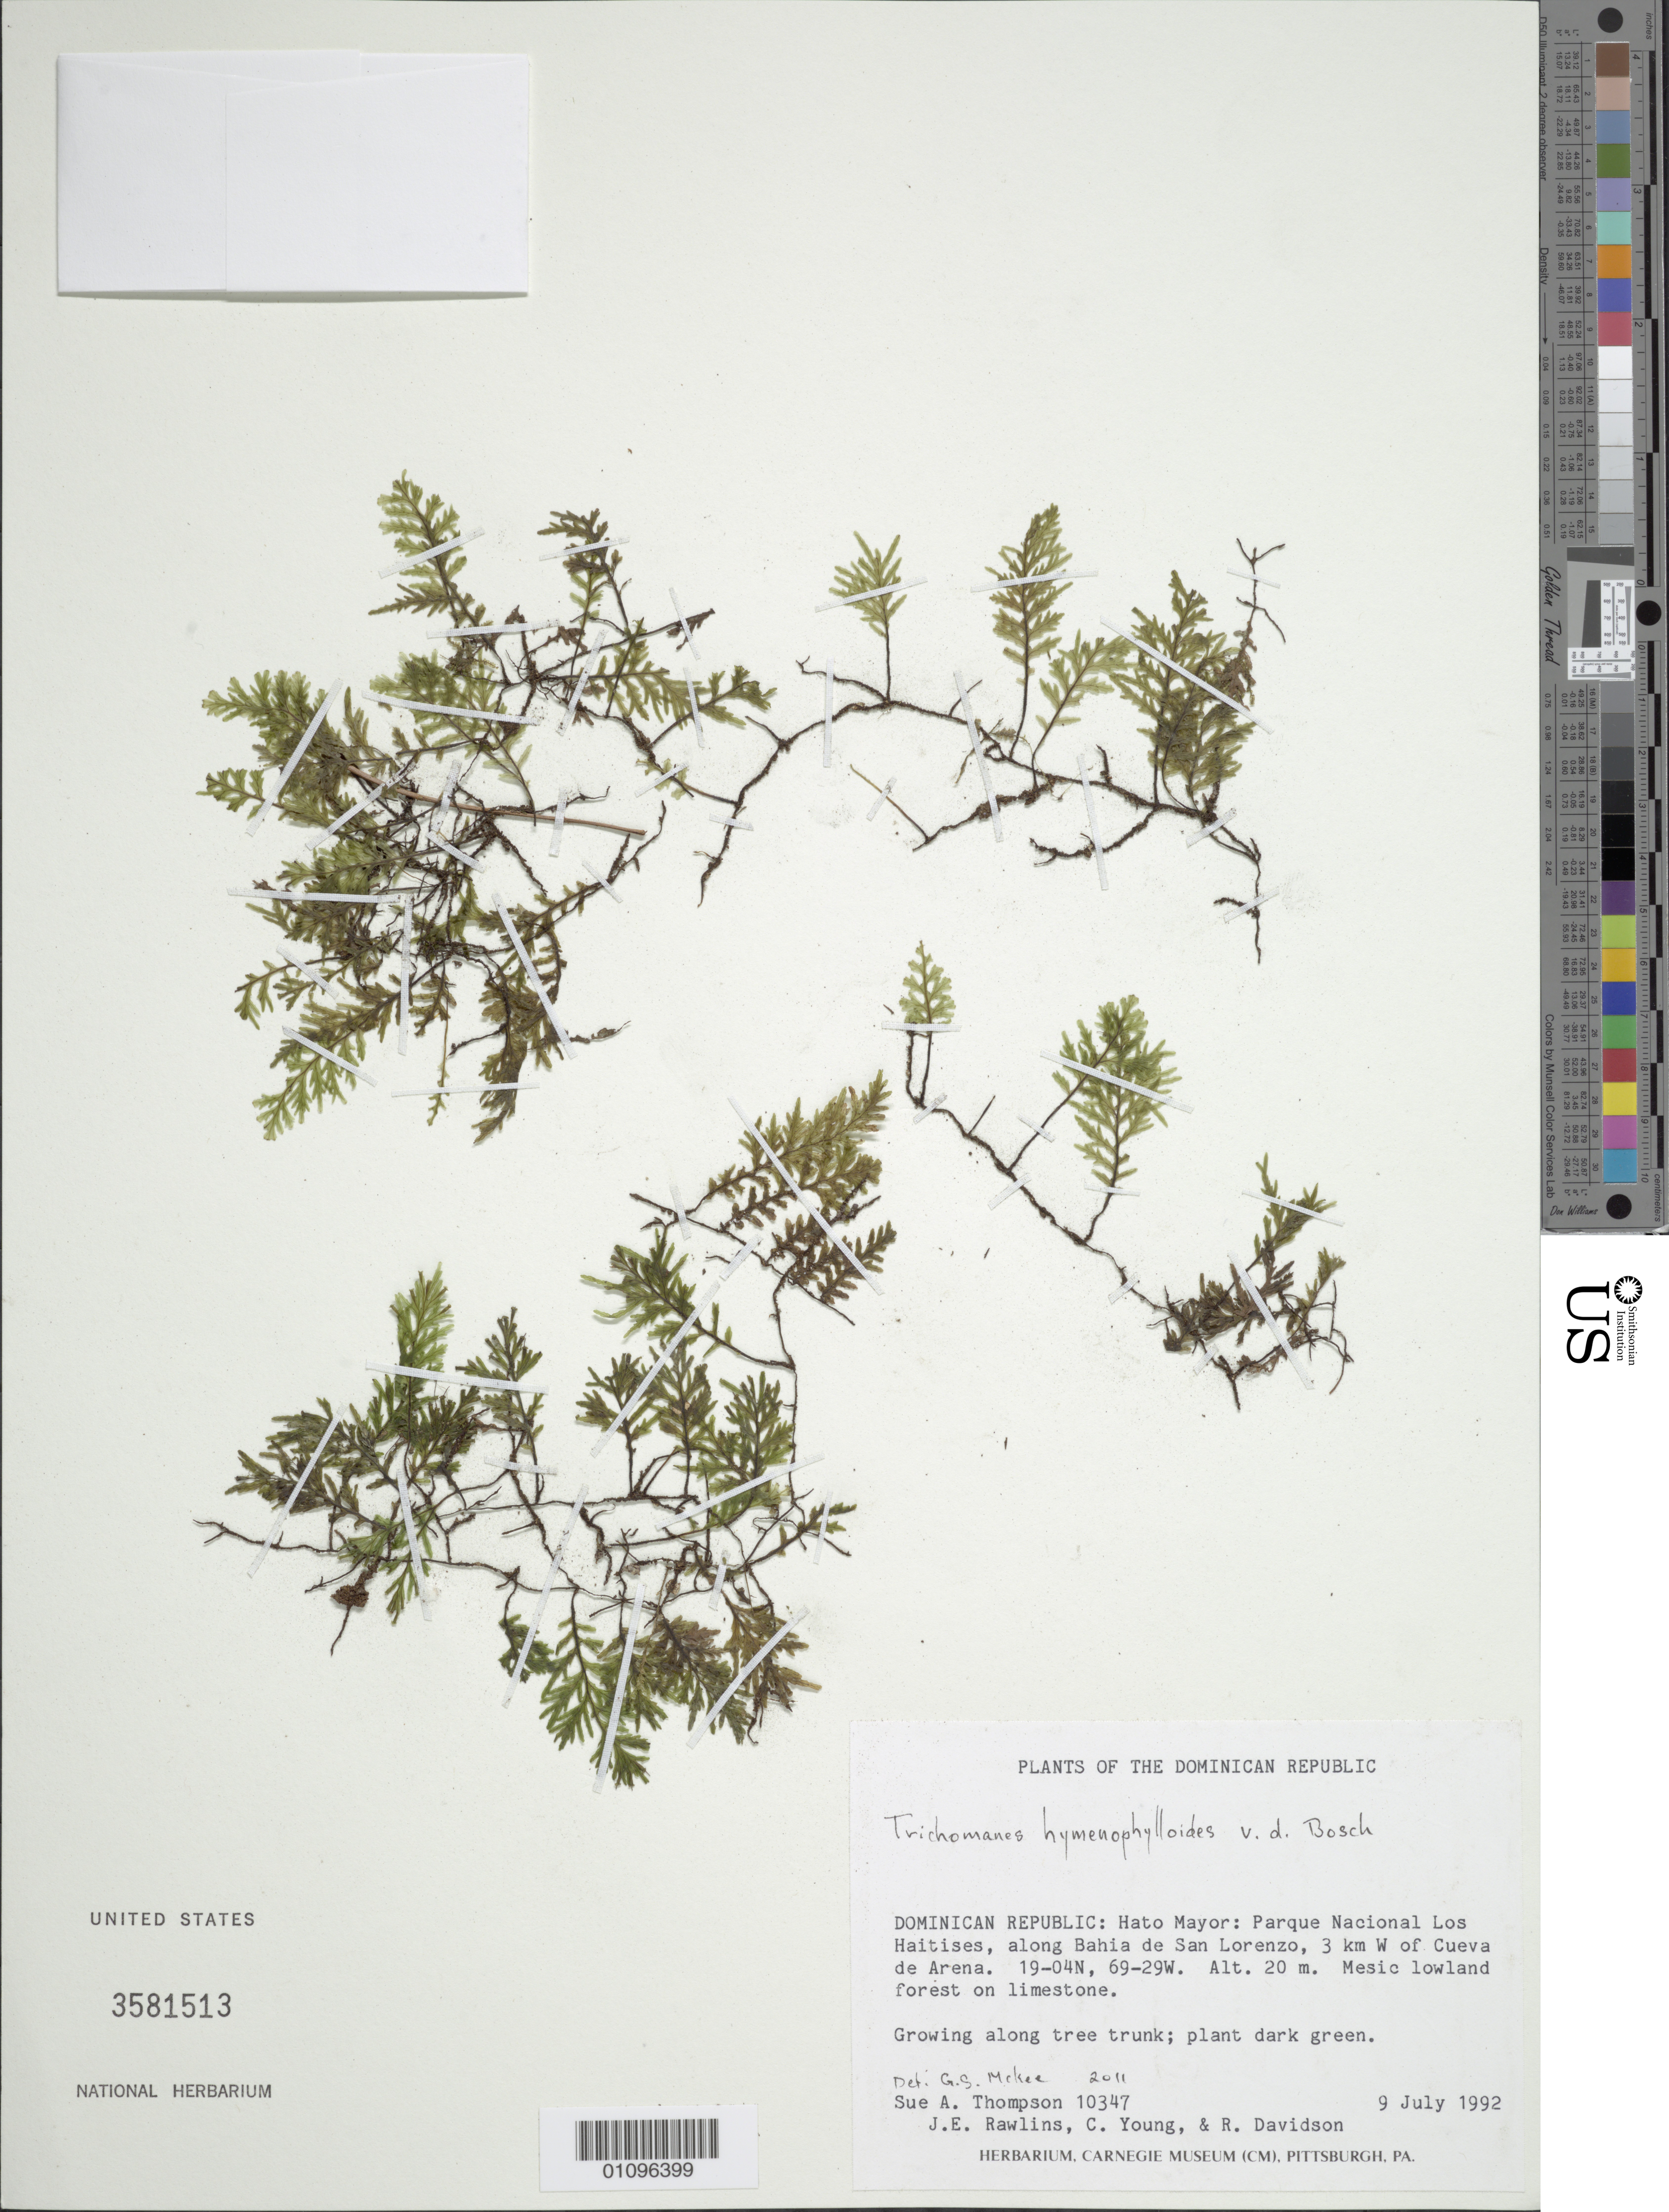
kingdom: Plantae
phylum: Tracheophyta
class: Polypodiopsida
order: Hymenophyllales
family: Hymenophyllaceae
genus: Polyphlebium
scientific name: Polyphlebium hymenophylloides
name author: (Bosch) Ebihara & Dubuisson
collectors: S. A. Thompson, J. Rawlins, C. Young & R. Davidson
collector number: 10347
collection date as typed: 09 Jul 1992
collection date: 1992-07-09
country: Dominican Republic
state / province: Hato Mayor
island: Hispaniola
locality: Parque Nacional Los Haitises, along Bahia de San Lorenzo, 3 km W of Cueva de Arena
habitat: Mesic lowland forest on limestone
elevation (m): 20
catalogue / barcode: US 3581513